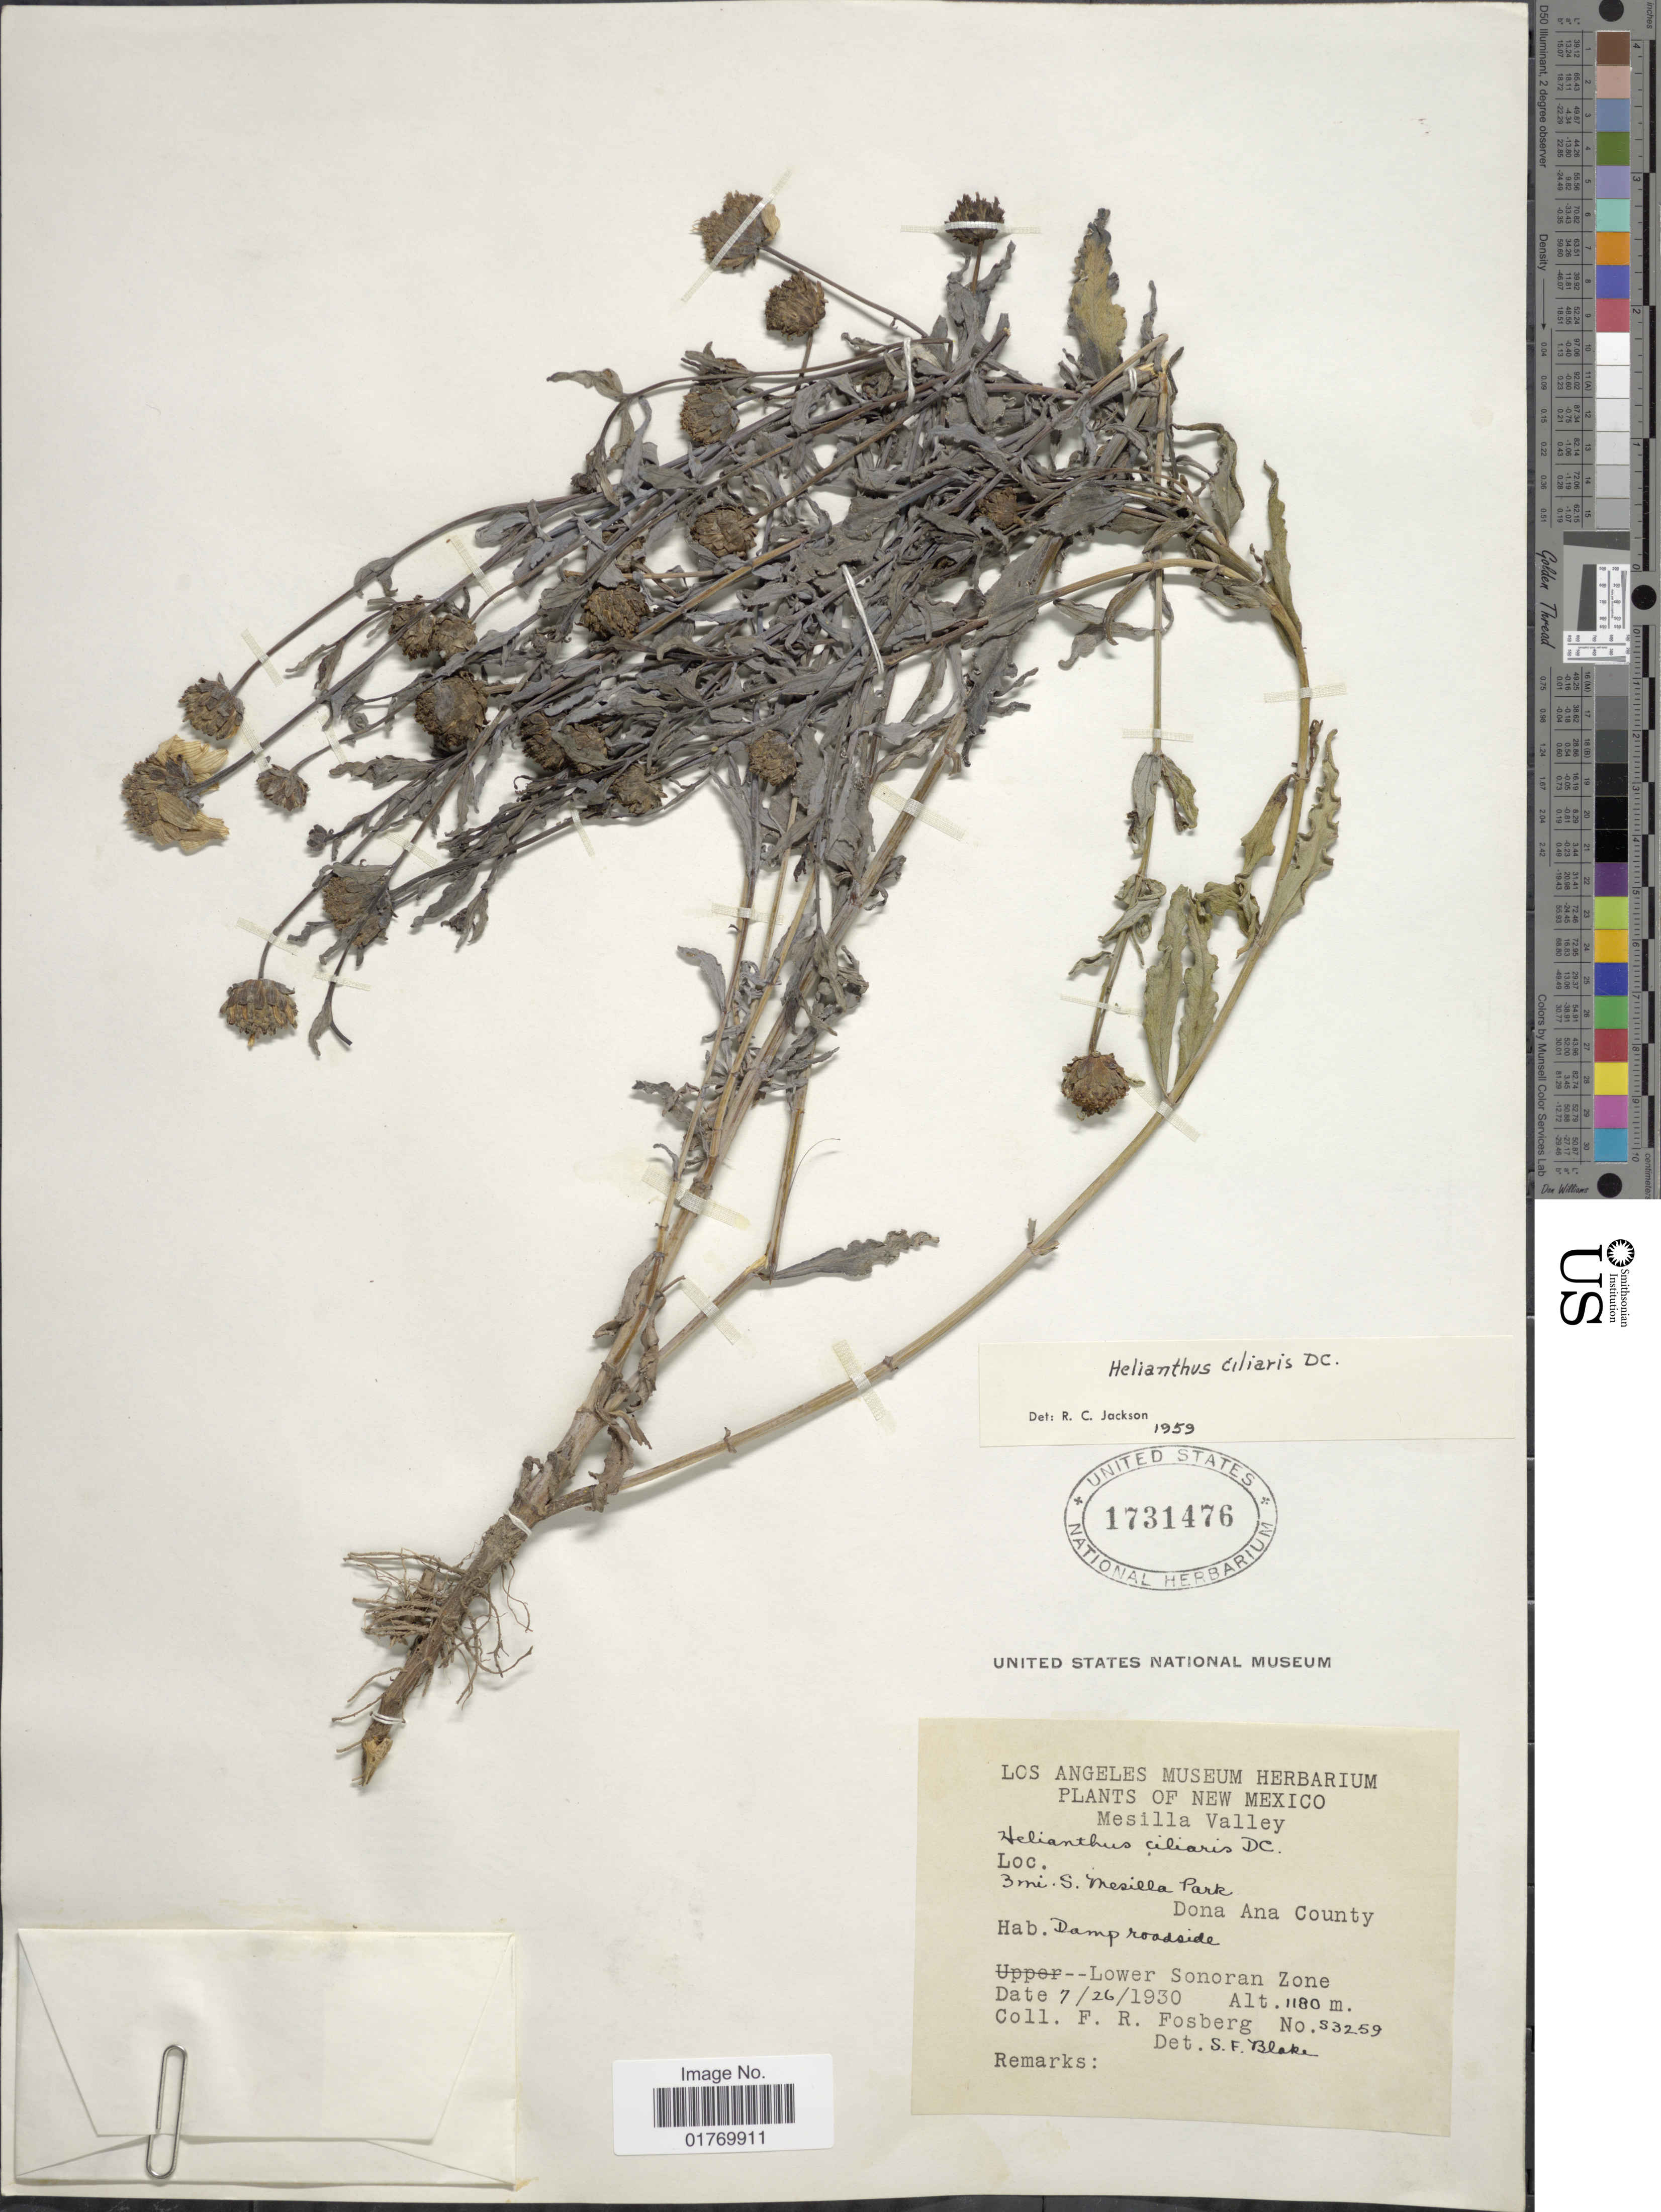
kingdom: Plantae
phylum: Tracheophyta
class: Magnoliopsida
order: Asterales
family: Asteraceae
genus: Helianthus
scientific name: Helianthus ciliaris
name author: DC.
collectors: F. R. Fosberg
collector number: S3259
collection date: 1930-07-26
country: United States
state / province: New Mexico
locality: Mesilla Valley, 3 mi. S. of Mesilla Park, Dona Ana County, Lower Sonoran Zone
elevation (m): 1180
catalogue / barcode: US 1731476